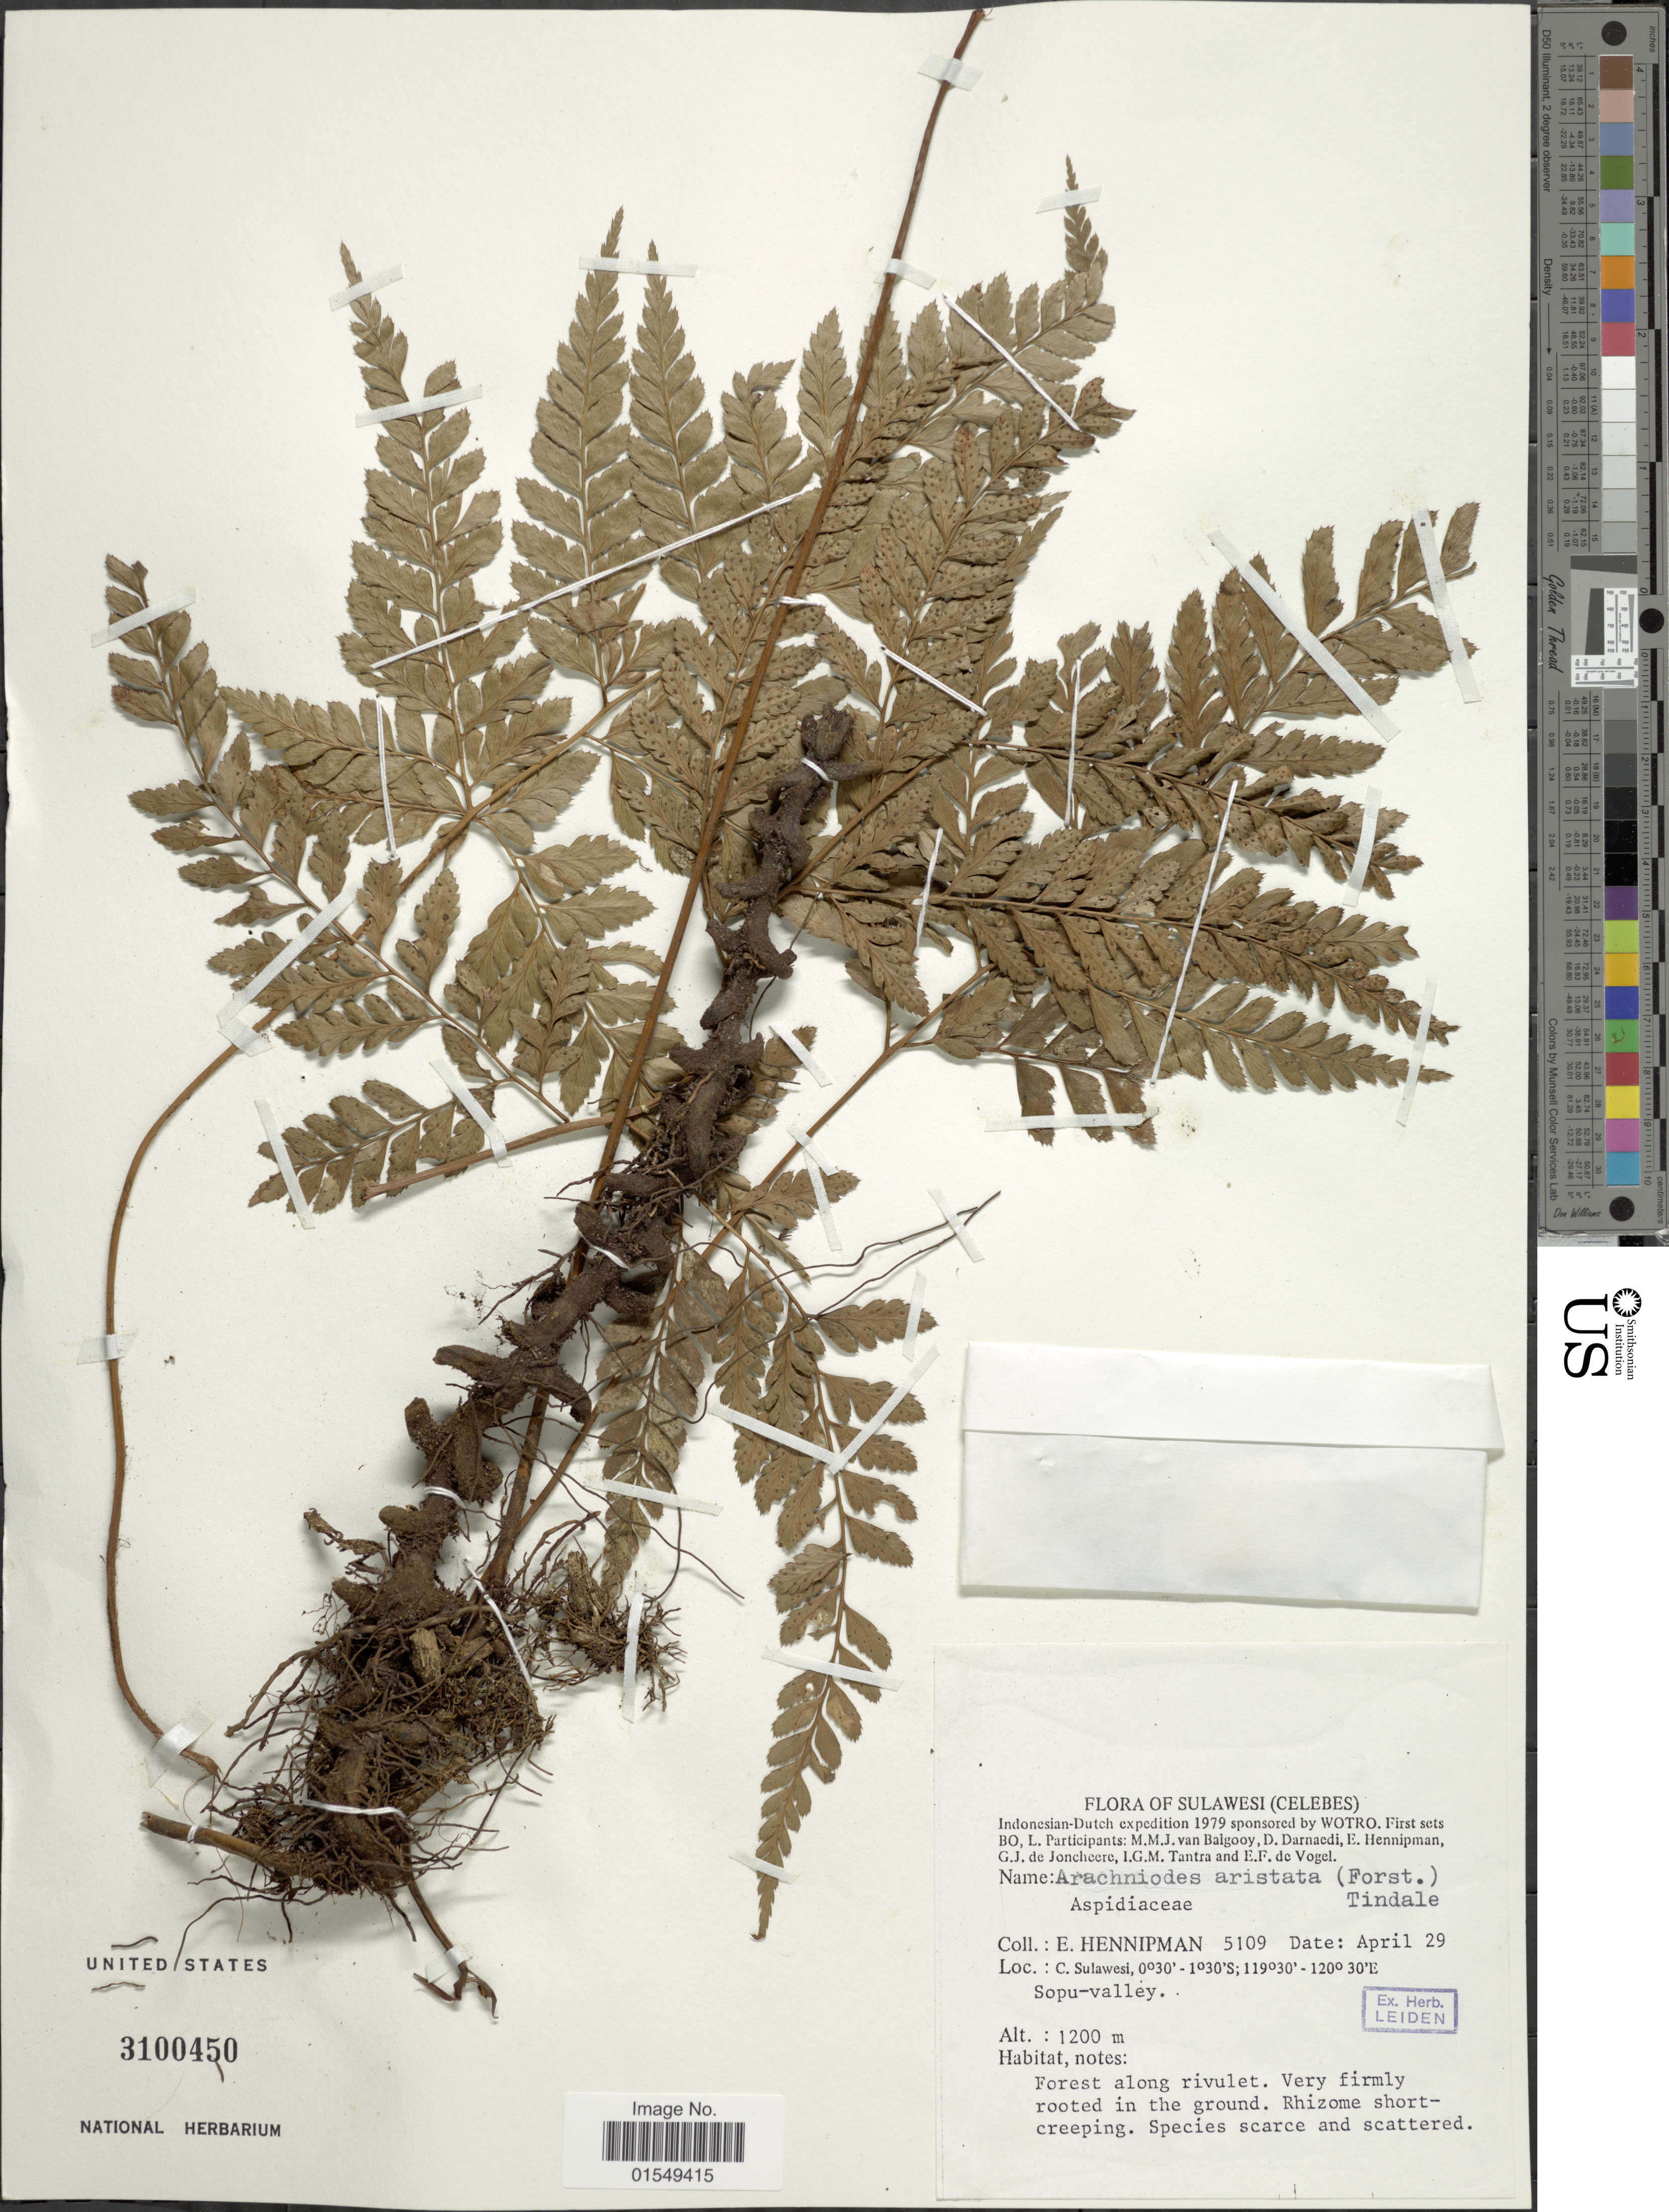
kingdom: Plantae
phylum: Tracheophyta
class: Polypodiopsida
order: Polypodiales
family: Dryopteridaceae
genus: Arachniodes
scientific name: Arachniodes aristata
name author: (G. Forst.) Tindale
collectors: E. Hennipman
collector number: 5109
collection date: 1979-04-29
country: Indonesia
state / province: Sulawesi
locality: Sulawesi (Celebes), C. Sulawesi, Sopu-valley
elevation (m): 1200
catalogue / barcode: US 3100450